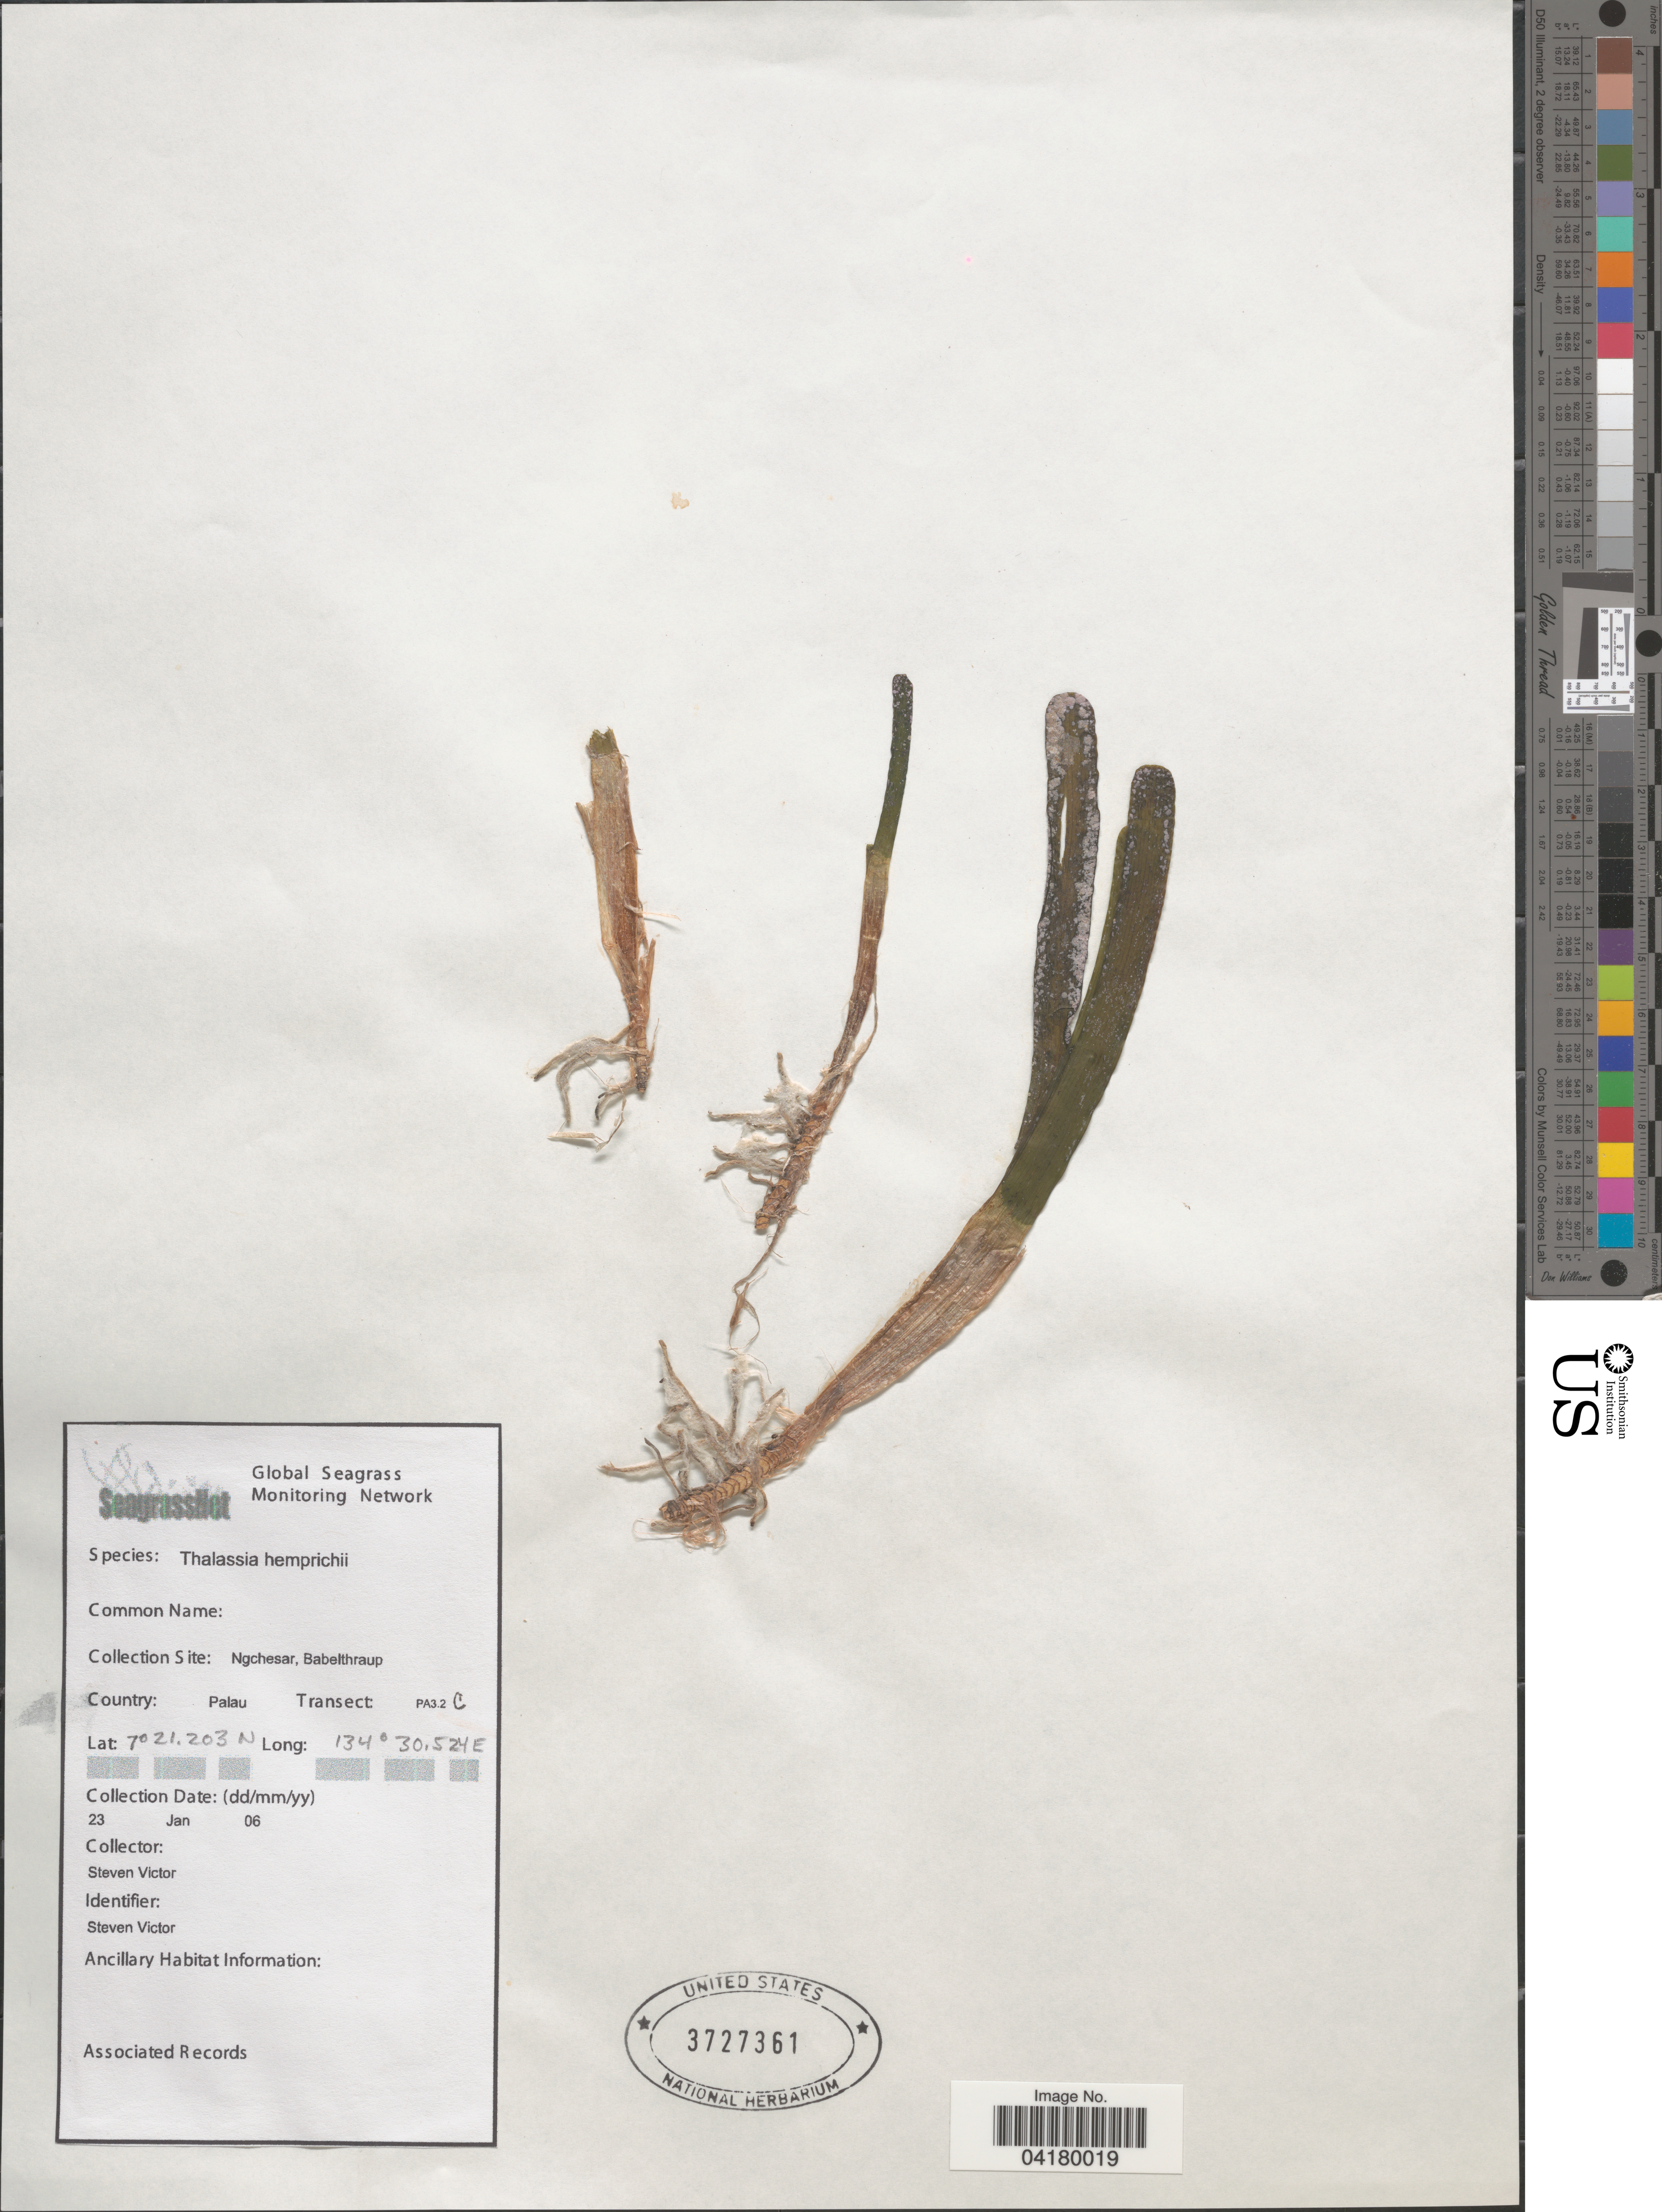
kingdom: Plantae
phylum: Tracheophyta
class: Liliopsida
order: Alismatales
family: Hydrocharitaceae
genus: Thalassia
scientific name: Thalassia hemprichii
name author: Asch.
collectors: S. Victor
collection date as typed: Transcribed d/m/y: 23/1/6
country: Palau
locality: Collection Site: Ngchesar, Babelthraup. Country: Palau. Transect: PA3.2C.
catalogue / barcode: US 3727361